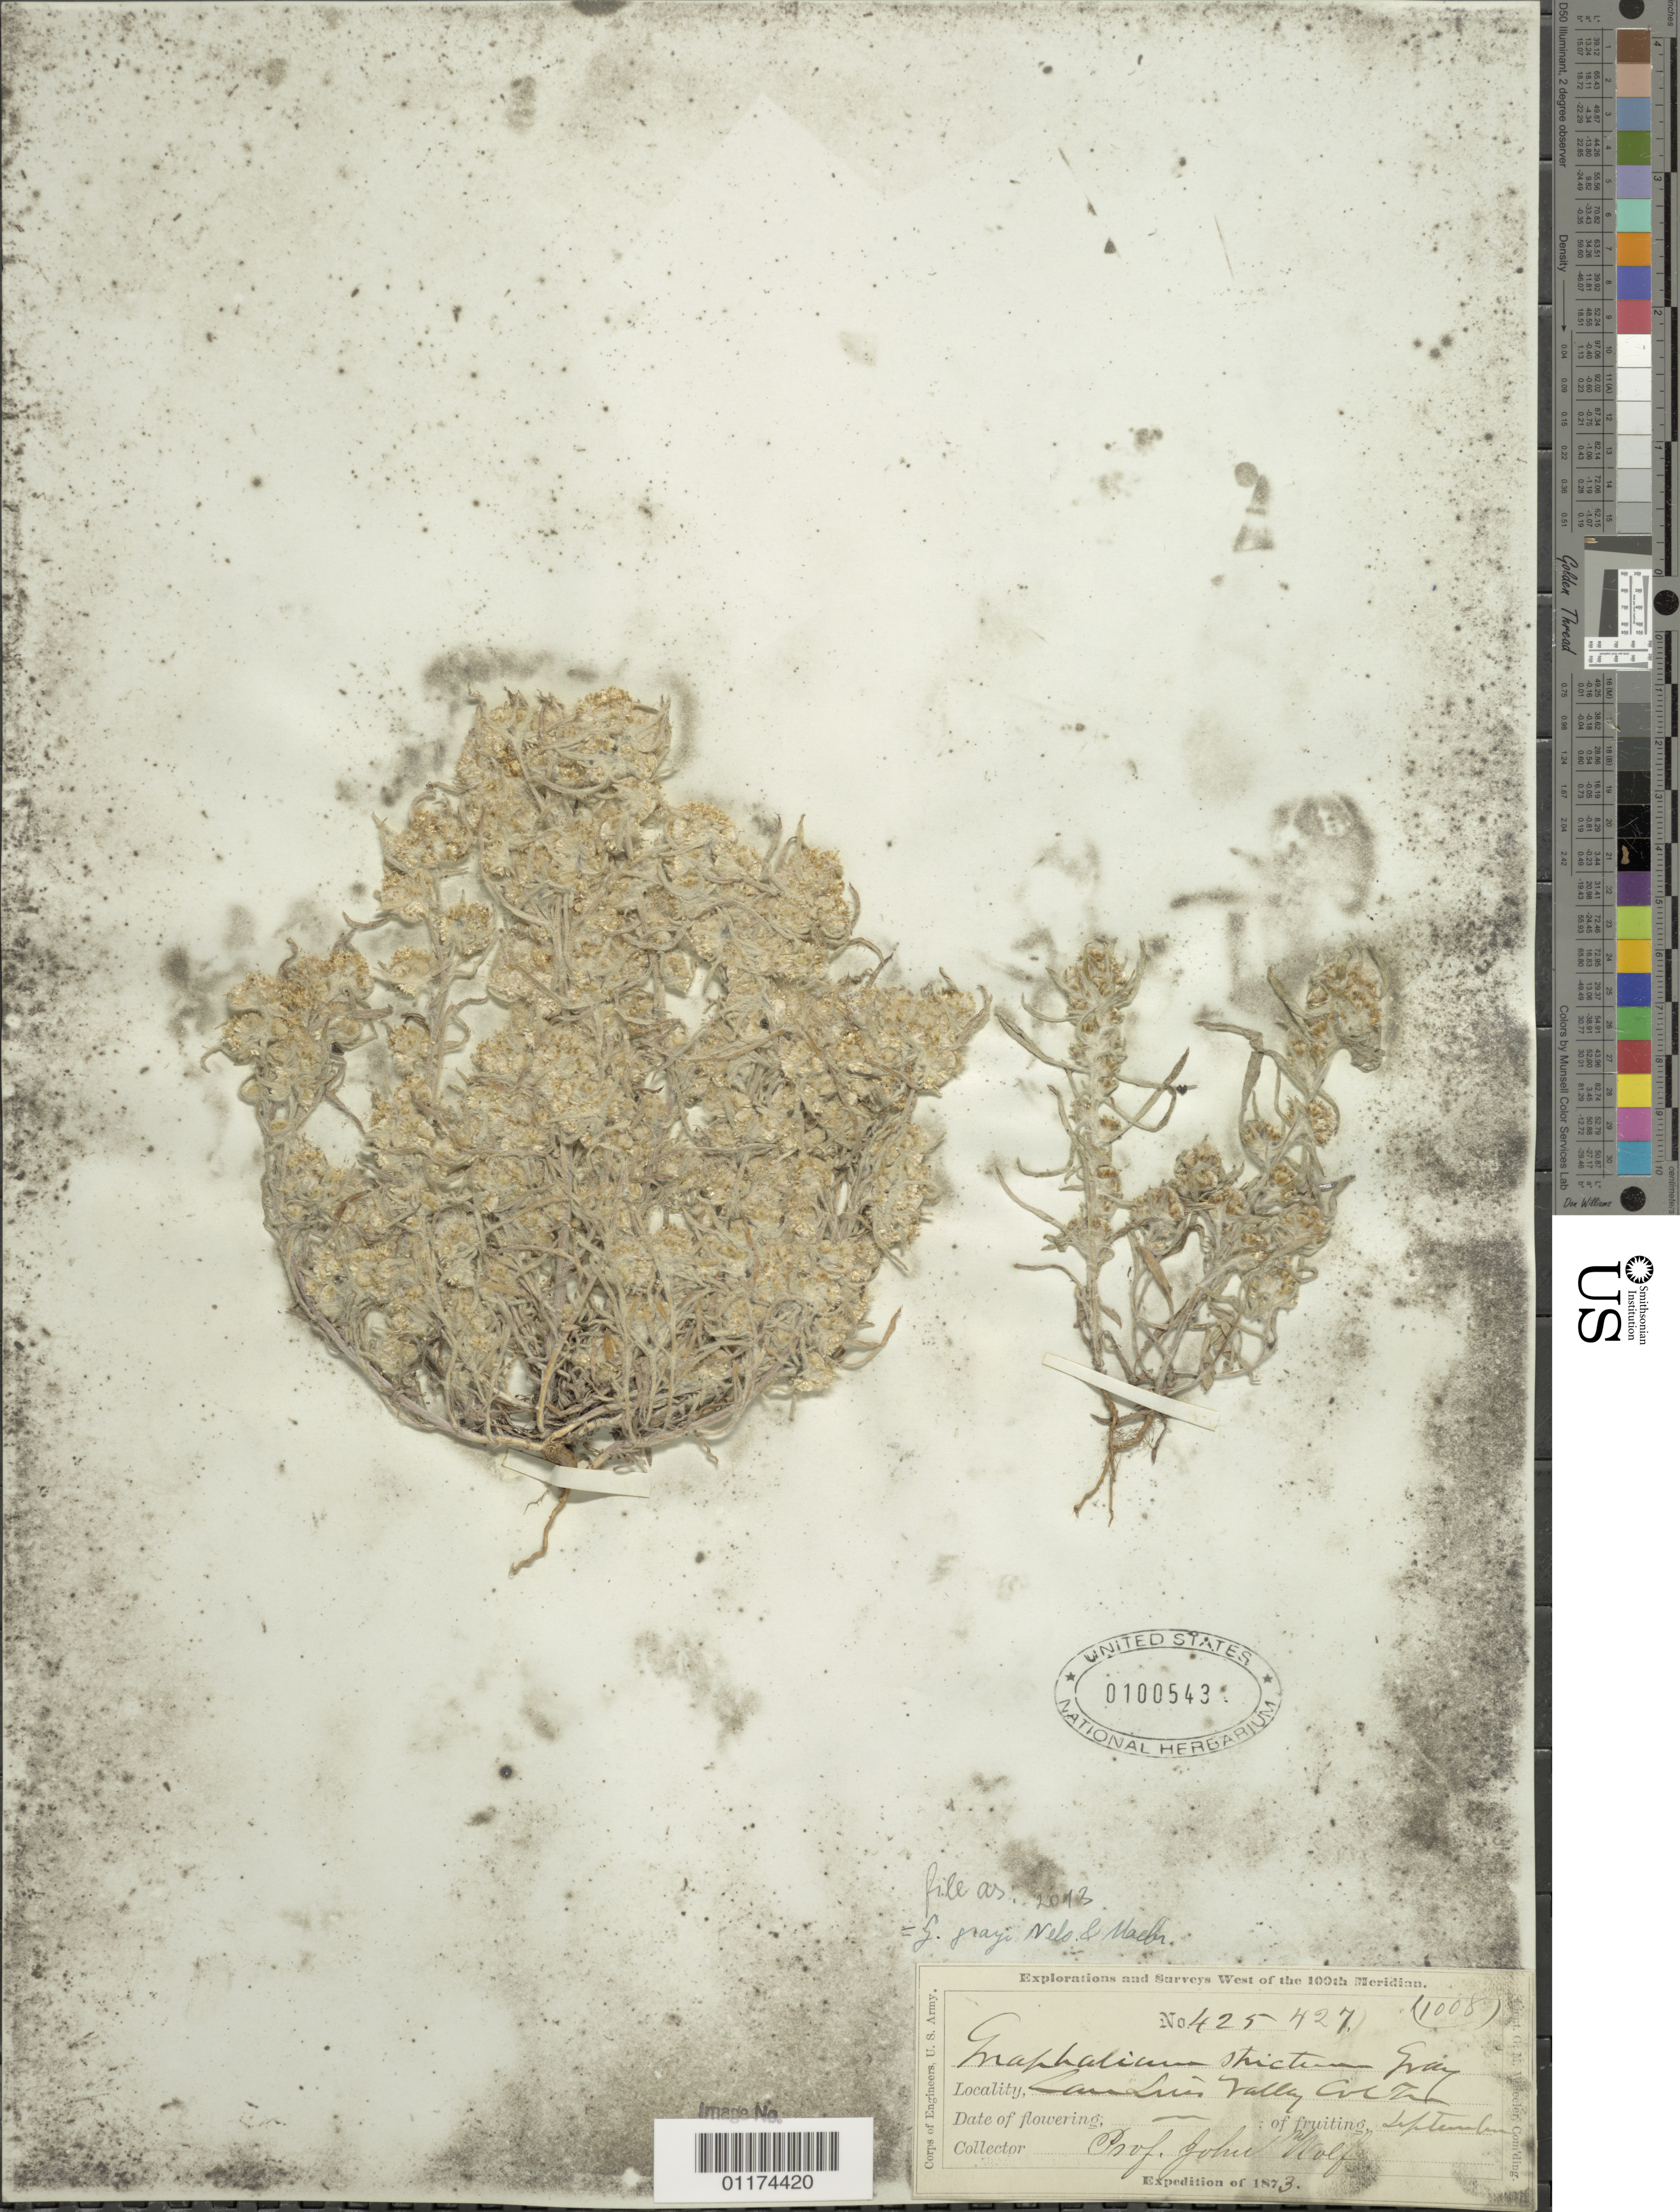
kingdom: Plantae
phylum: Tracheophyta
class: Magnoliopsida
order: Asterales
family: Asteraceae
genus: Gnaphalium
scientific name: Gnaphalium grayi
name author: A. Nelson & J.F. Macbr.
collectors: J. Wolf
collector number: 425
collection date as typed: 1873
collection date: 1873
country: United States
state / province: Colorado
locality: San Luis Valley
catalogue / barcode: US 100543